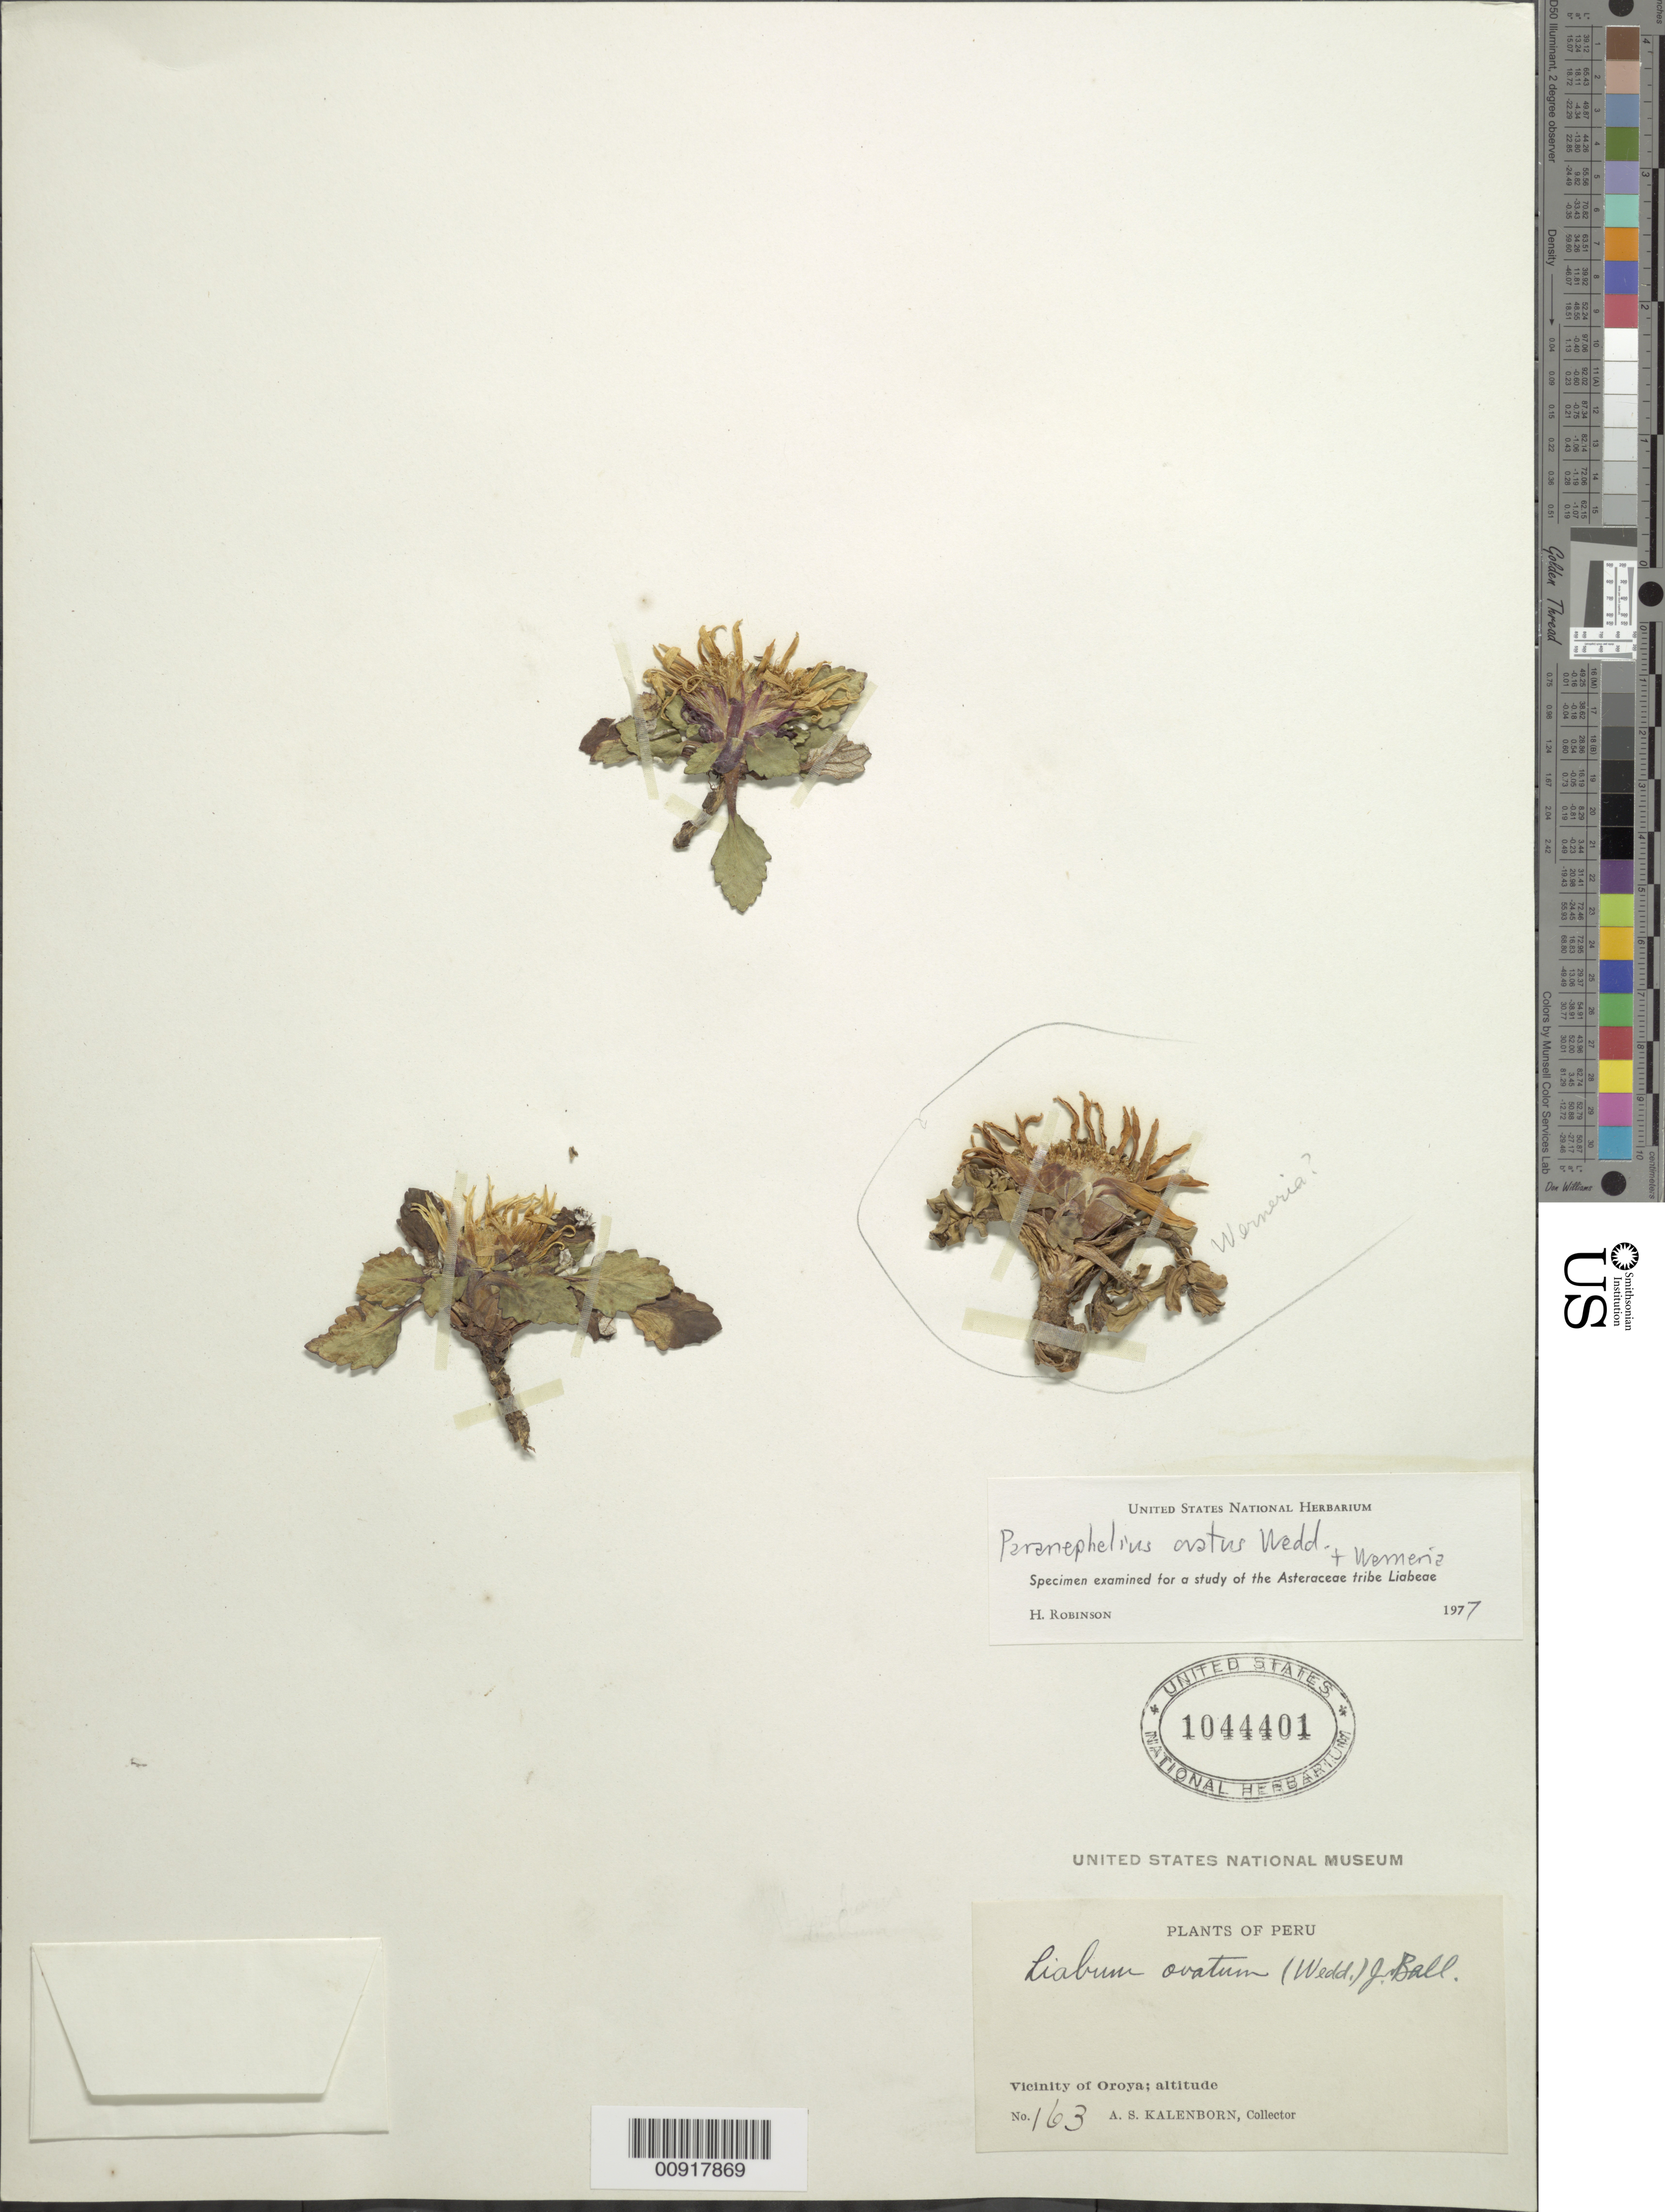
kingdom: Plantae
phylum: Tracheophyta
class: Magnoliopsida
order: Asterales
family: Asteraceae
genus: Paranephelius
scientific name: Paranephelius ovatus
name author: A. Gray ex Wedd.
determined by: Robinson, Harold E., (US)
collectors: A. Kalenborn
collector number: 163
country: Peru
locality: Oroya [now La Oroya] vicinity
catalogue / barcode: US 1044401